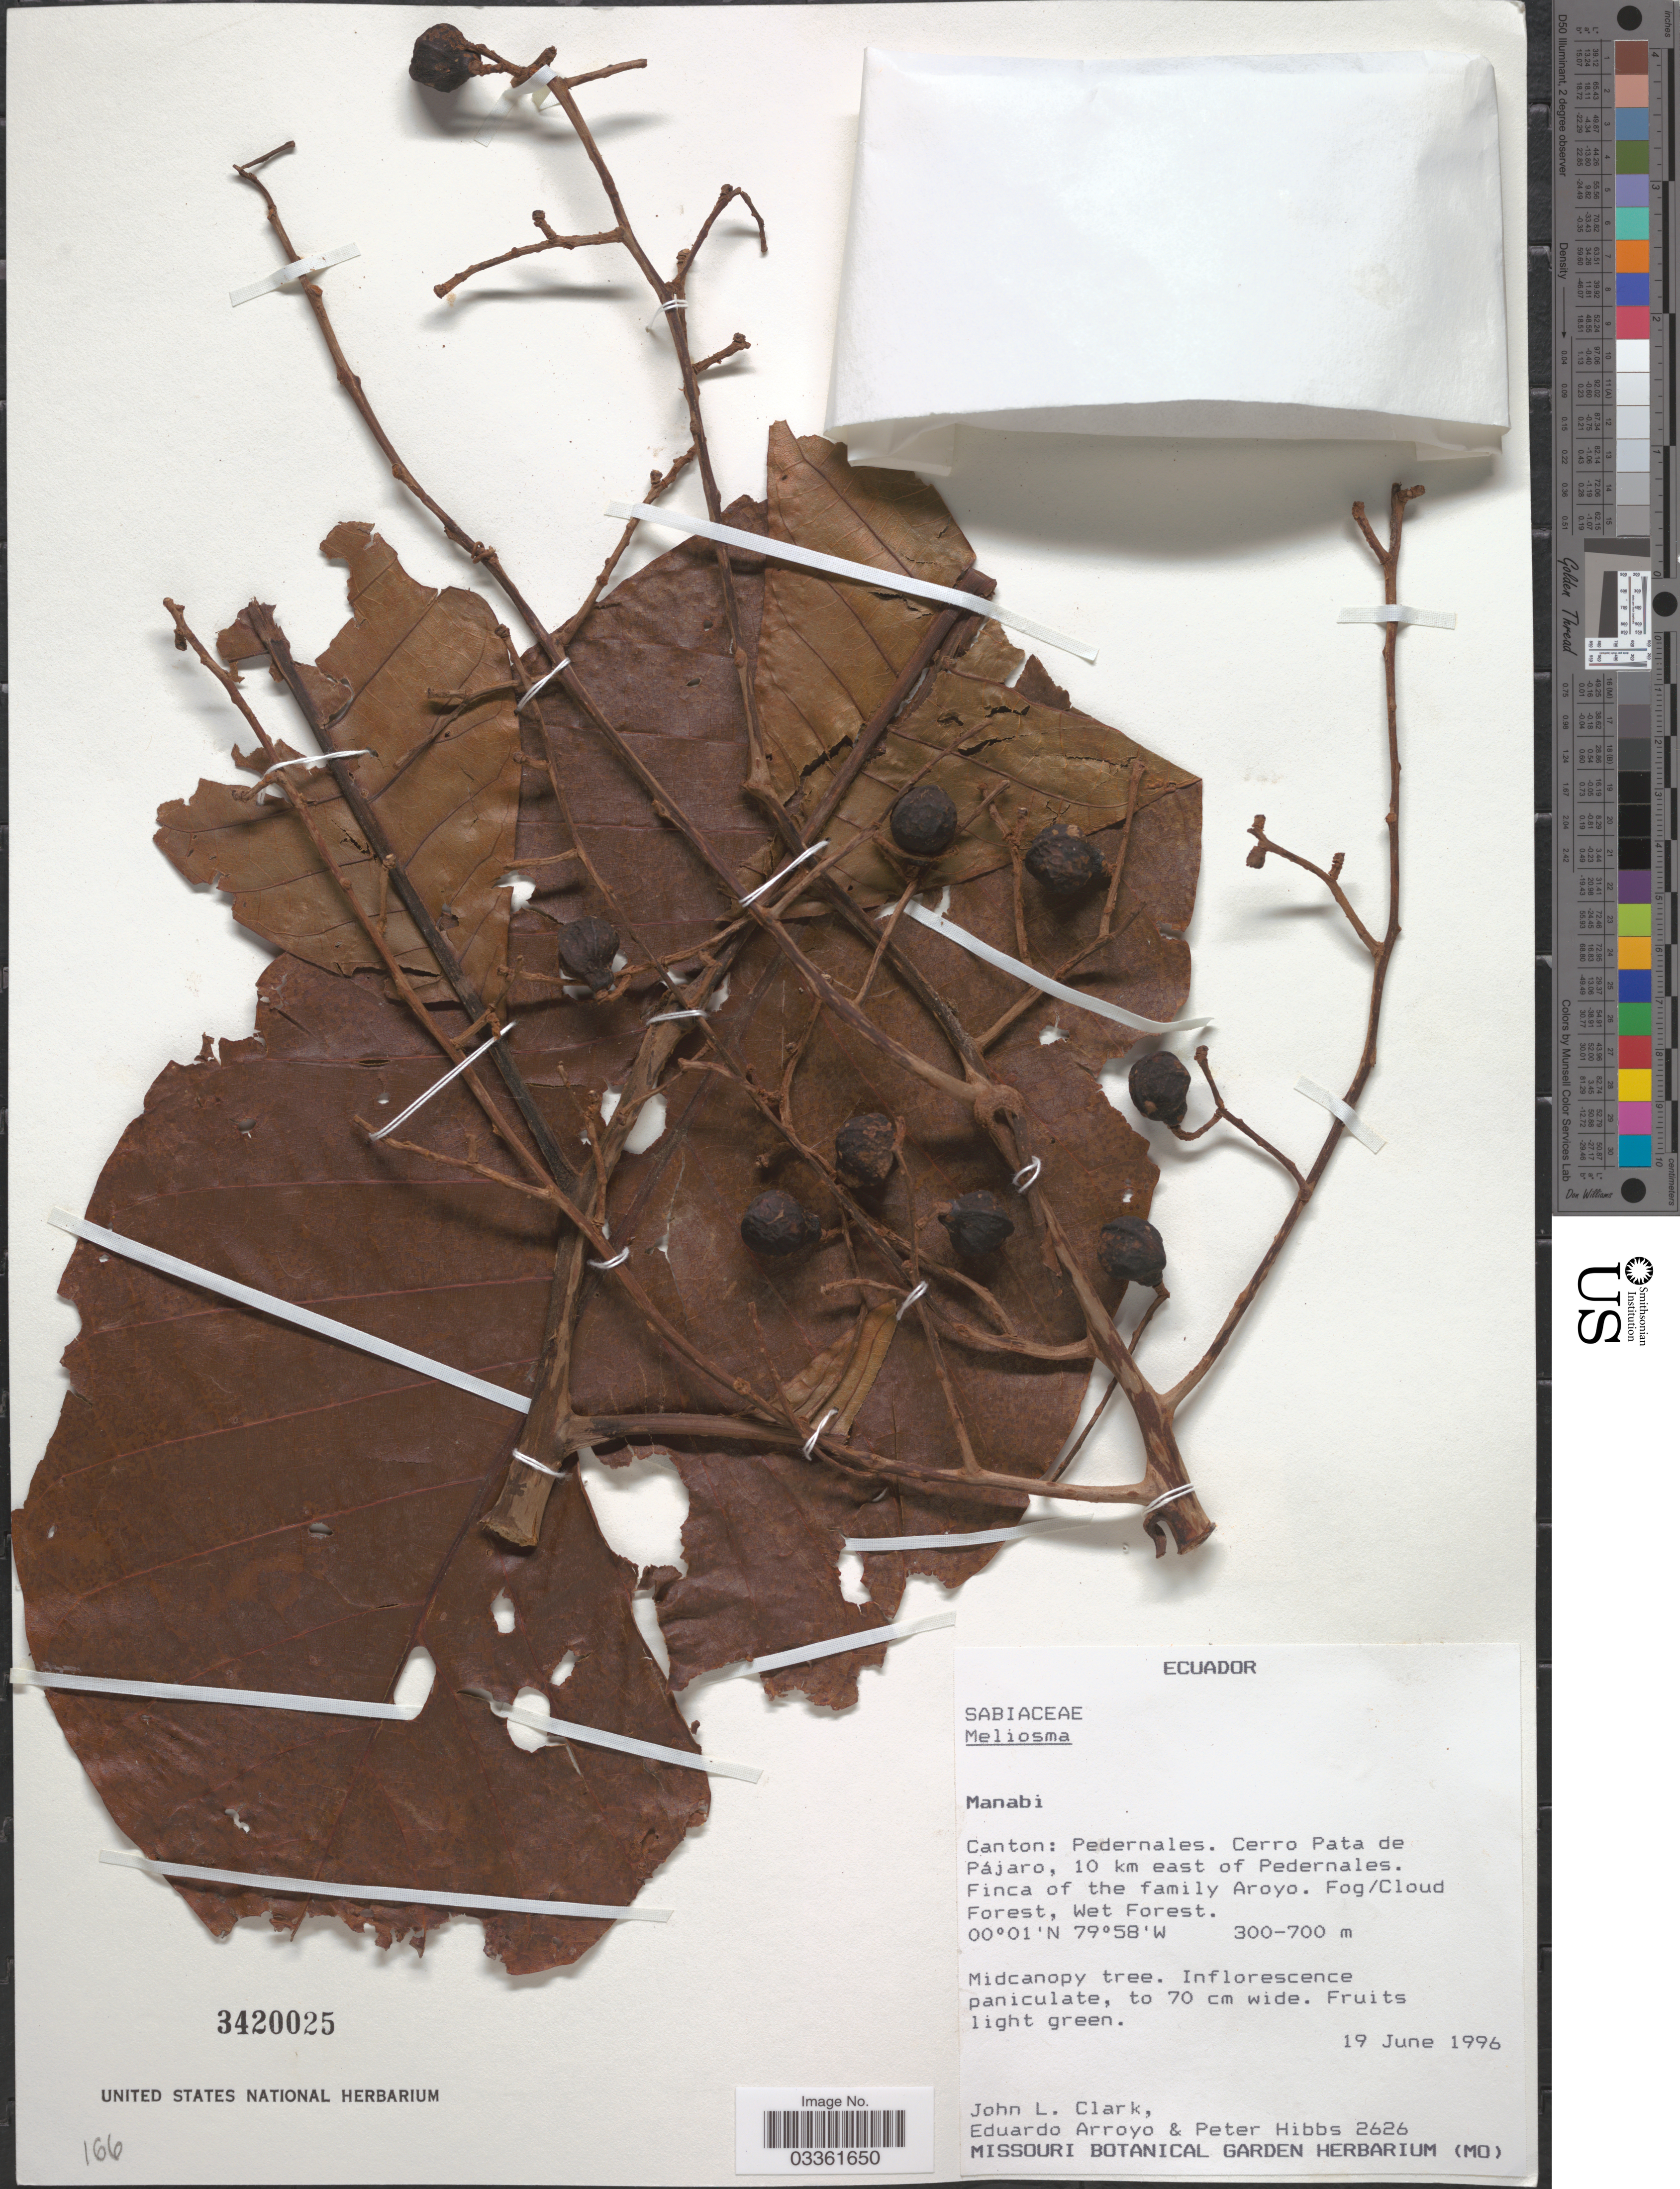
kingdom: Plantae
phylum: Tracheophyta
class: Magnoliopsida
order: Proteales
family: Sabiaceae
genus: Meliosma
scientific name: Meliosma sp.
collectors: J. L. Clark, E. Arroyo & P. Hibbs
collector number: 2626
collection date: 1996-06-19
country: Ecuador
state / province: Manabí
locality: Canton: Pedernales. Cerro Pata de Pájaro, 10 km east of Pedernales. Finca of the family Aroyo. Fog/Cloud Forest, Wet Forest.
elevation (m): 300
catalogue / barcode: US 3420025